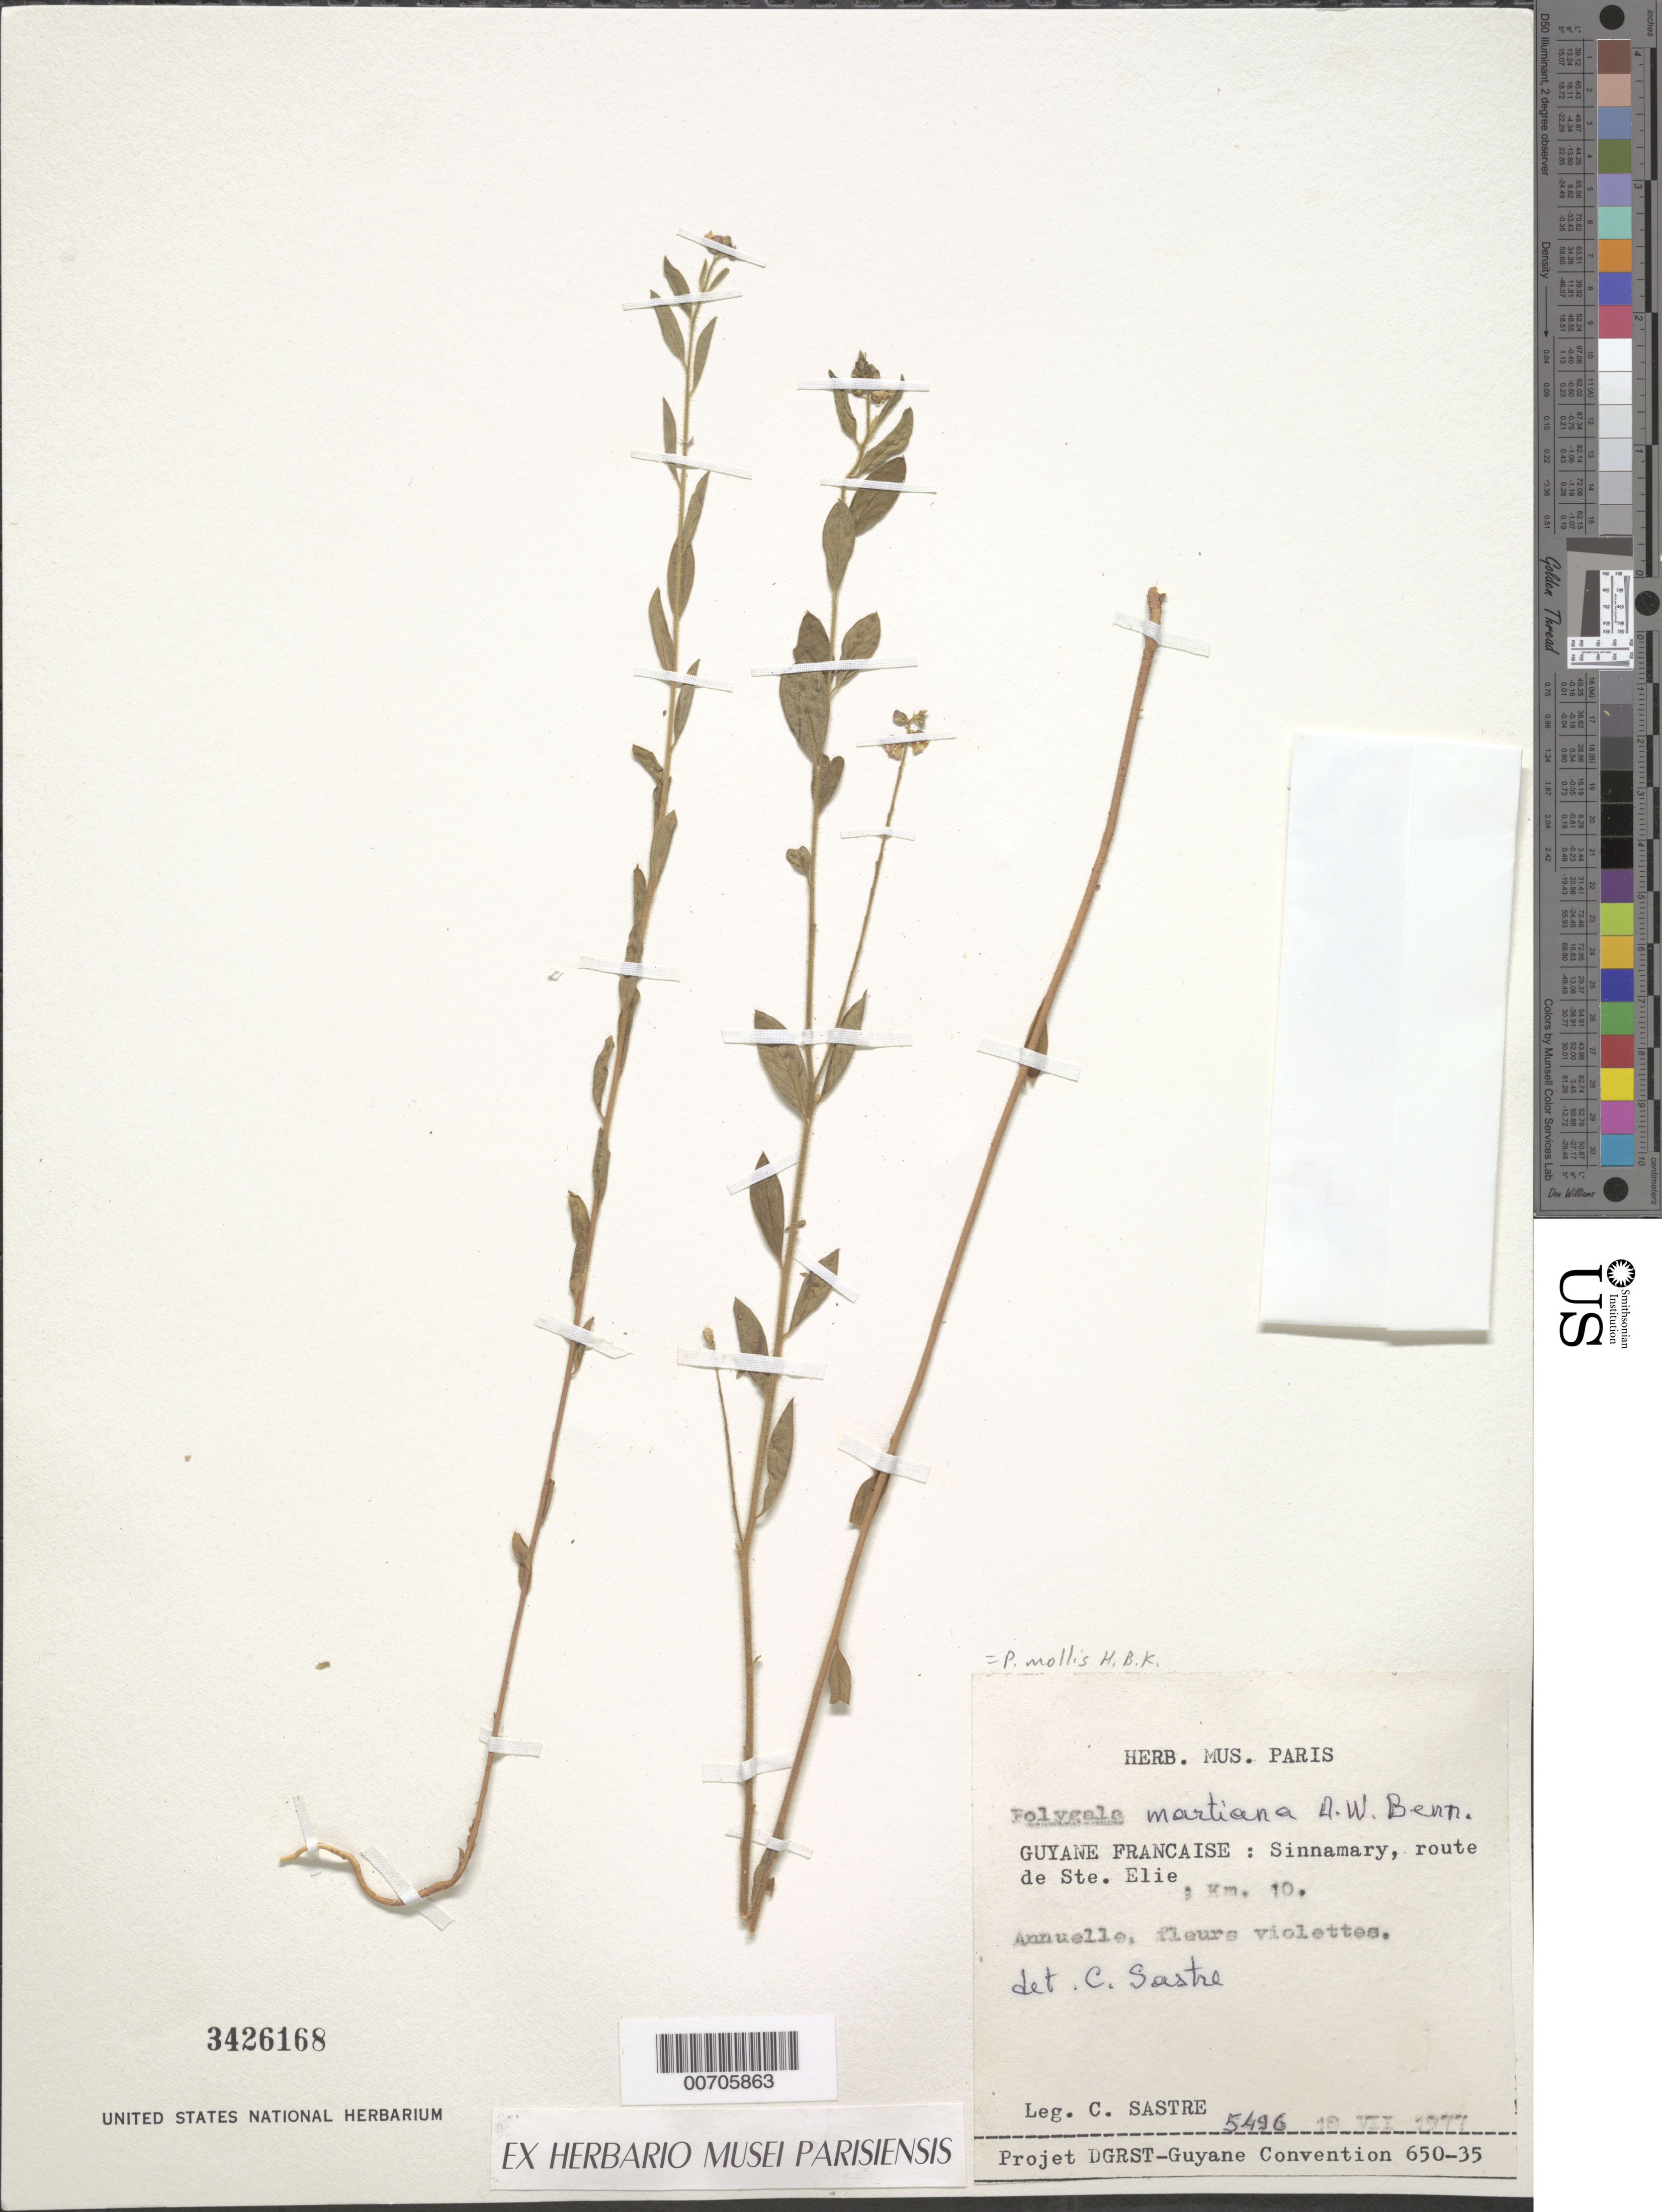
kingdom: Plantae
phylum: Tracheophyta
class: Magnoliopsida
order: Fabales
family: Polygalaceae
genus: Asemeia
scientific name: Asemeia martiana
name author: (A.W. Benn.) J.F.B. Pastore & J.R. Abbott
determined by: Strong, Mark T., (BOT), Smithsonian Institution - National Museum of Natural History (UNITED STATES)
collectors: C. H. L. Sastre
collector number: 5496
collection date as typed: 18-Jul-77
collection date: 1977-07-18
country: French Guiana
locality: Sinnamary, route de Ste. Elie, km 10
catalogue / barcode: US 3426168